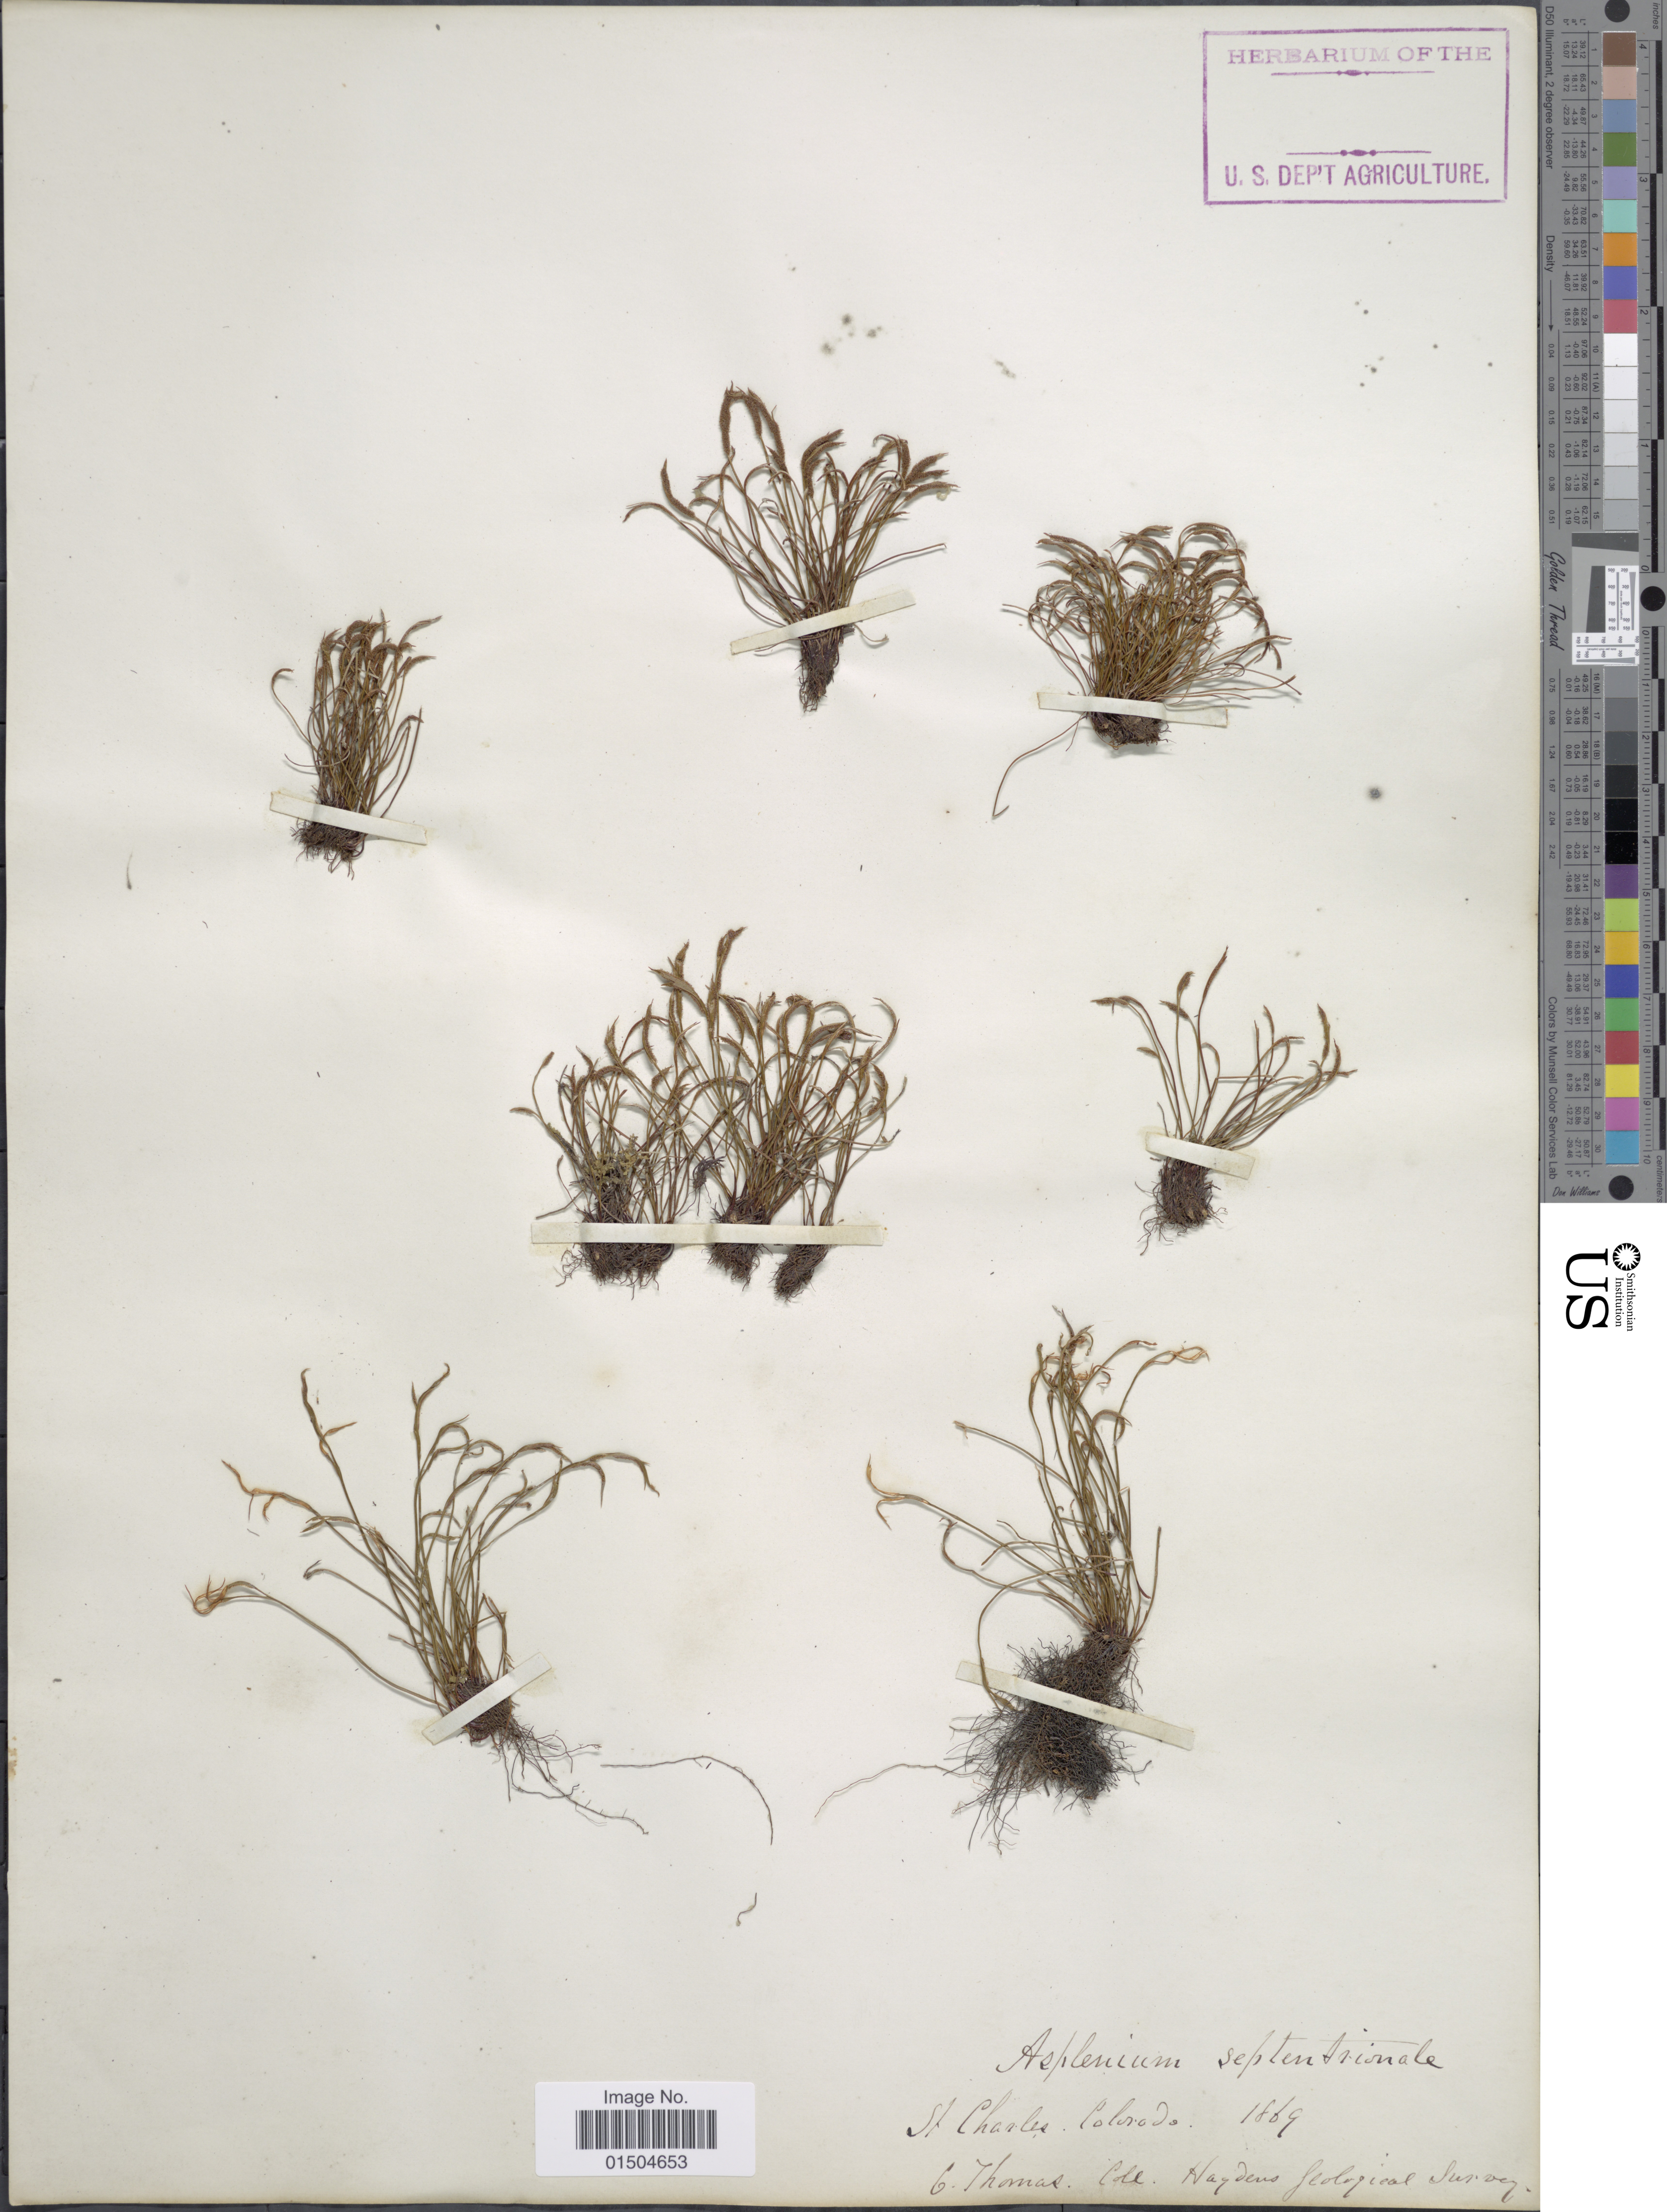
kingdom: Plantae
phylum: Tracheophyta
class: Polypodiopsida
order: Polypodiales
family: Aspleniaceae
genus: Asplenium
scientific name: Asplenium septentrionale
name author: (L.) Hoffm.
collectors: C. Thomas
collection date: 1869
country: United States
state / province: Colorado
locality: St. Charles.